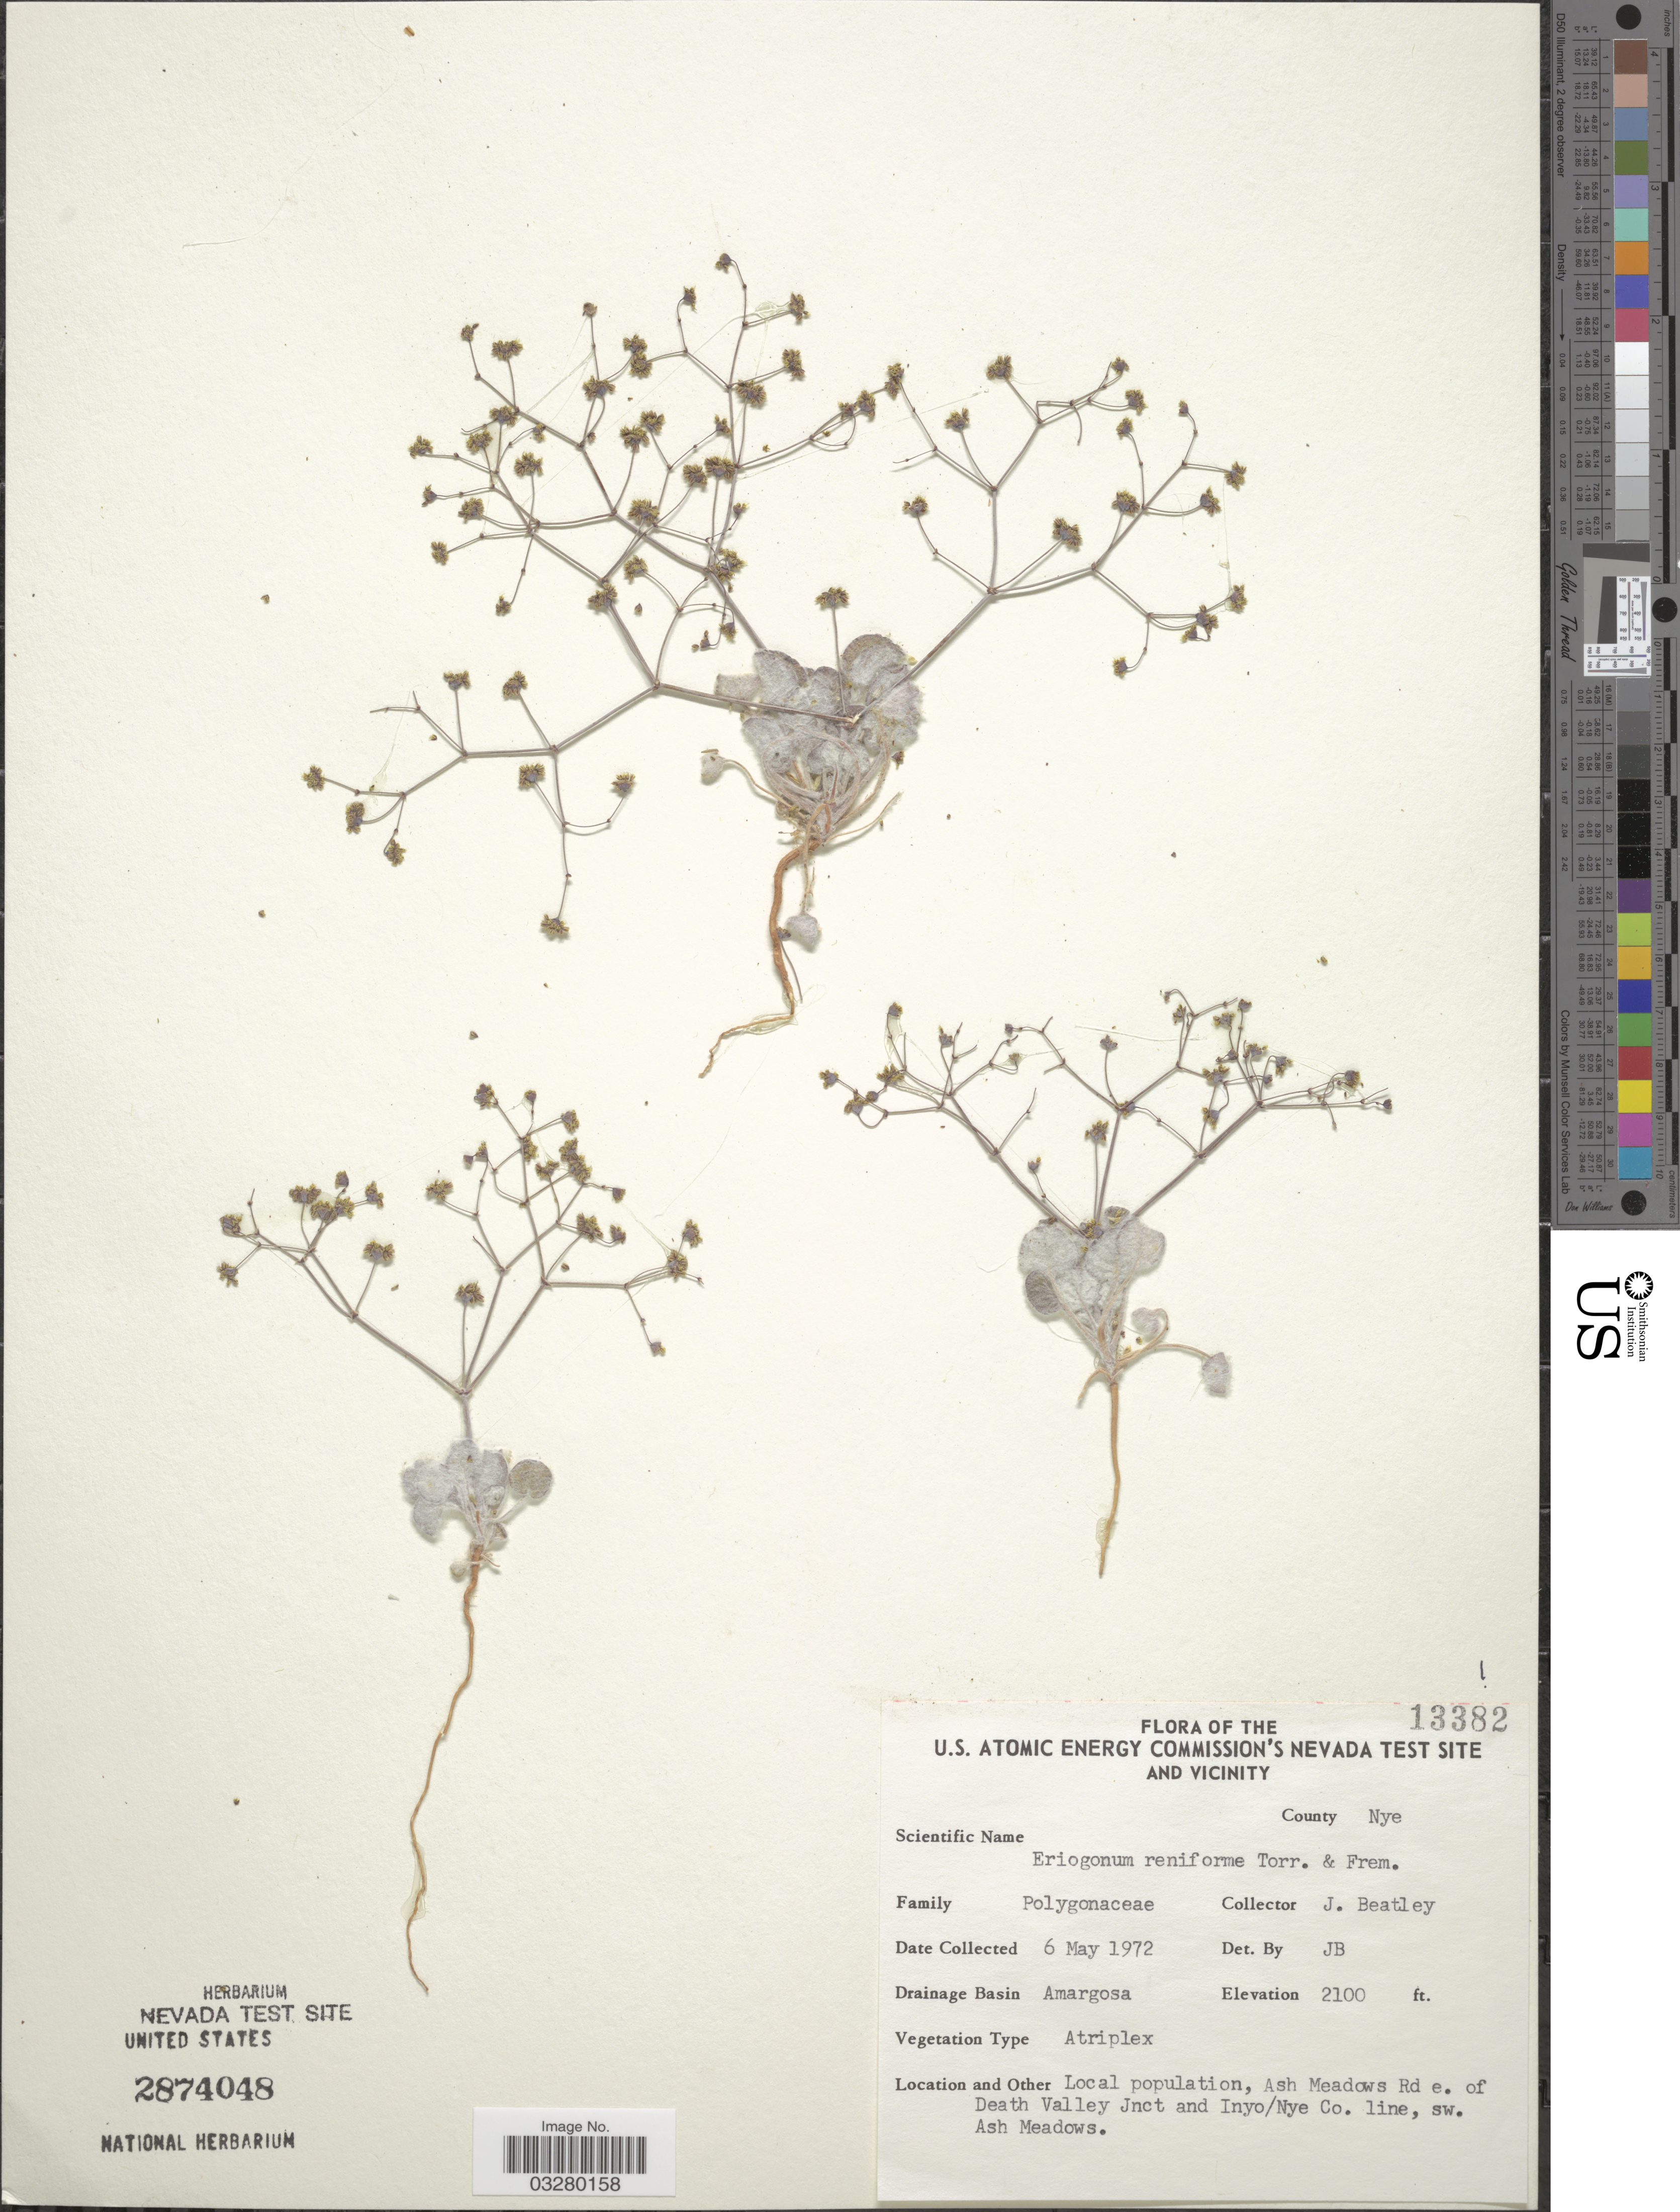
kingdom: Plantae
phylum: Tracheophyta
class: Magnoliopsida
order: Caryophyllales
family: Polygonaceae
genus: Eriogonum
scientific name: Eriogonum reniforme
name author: Torr. & Frém.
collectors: J. C. Beatley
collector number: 13382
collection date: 1972-05-06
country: United States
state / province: Nevada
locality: U.S. Atomic Energy Commission's Nevada Test Site and Vicinity. County Nye. Drainage Basin Amargosa. Ash Meadows Rd e. of Death Valley Jnct and Inyo/Nye Co. line, sw., Ash Meadows.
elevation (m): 640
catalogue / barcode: US 2874048